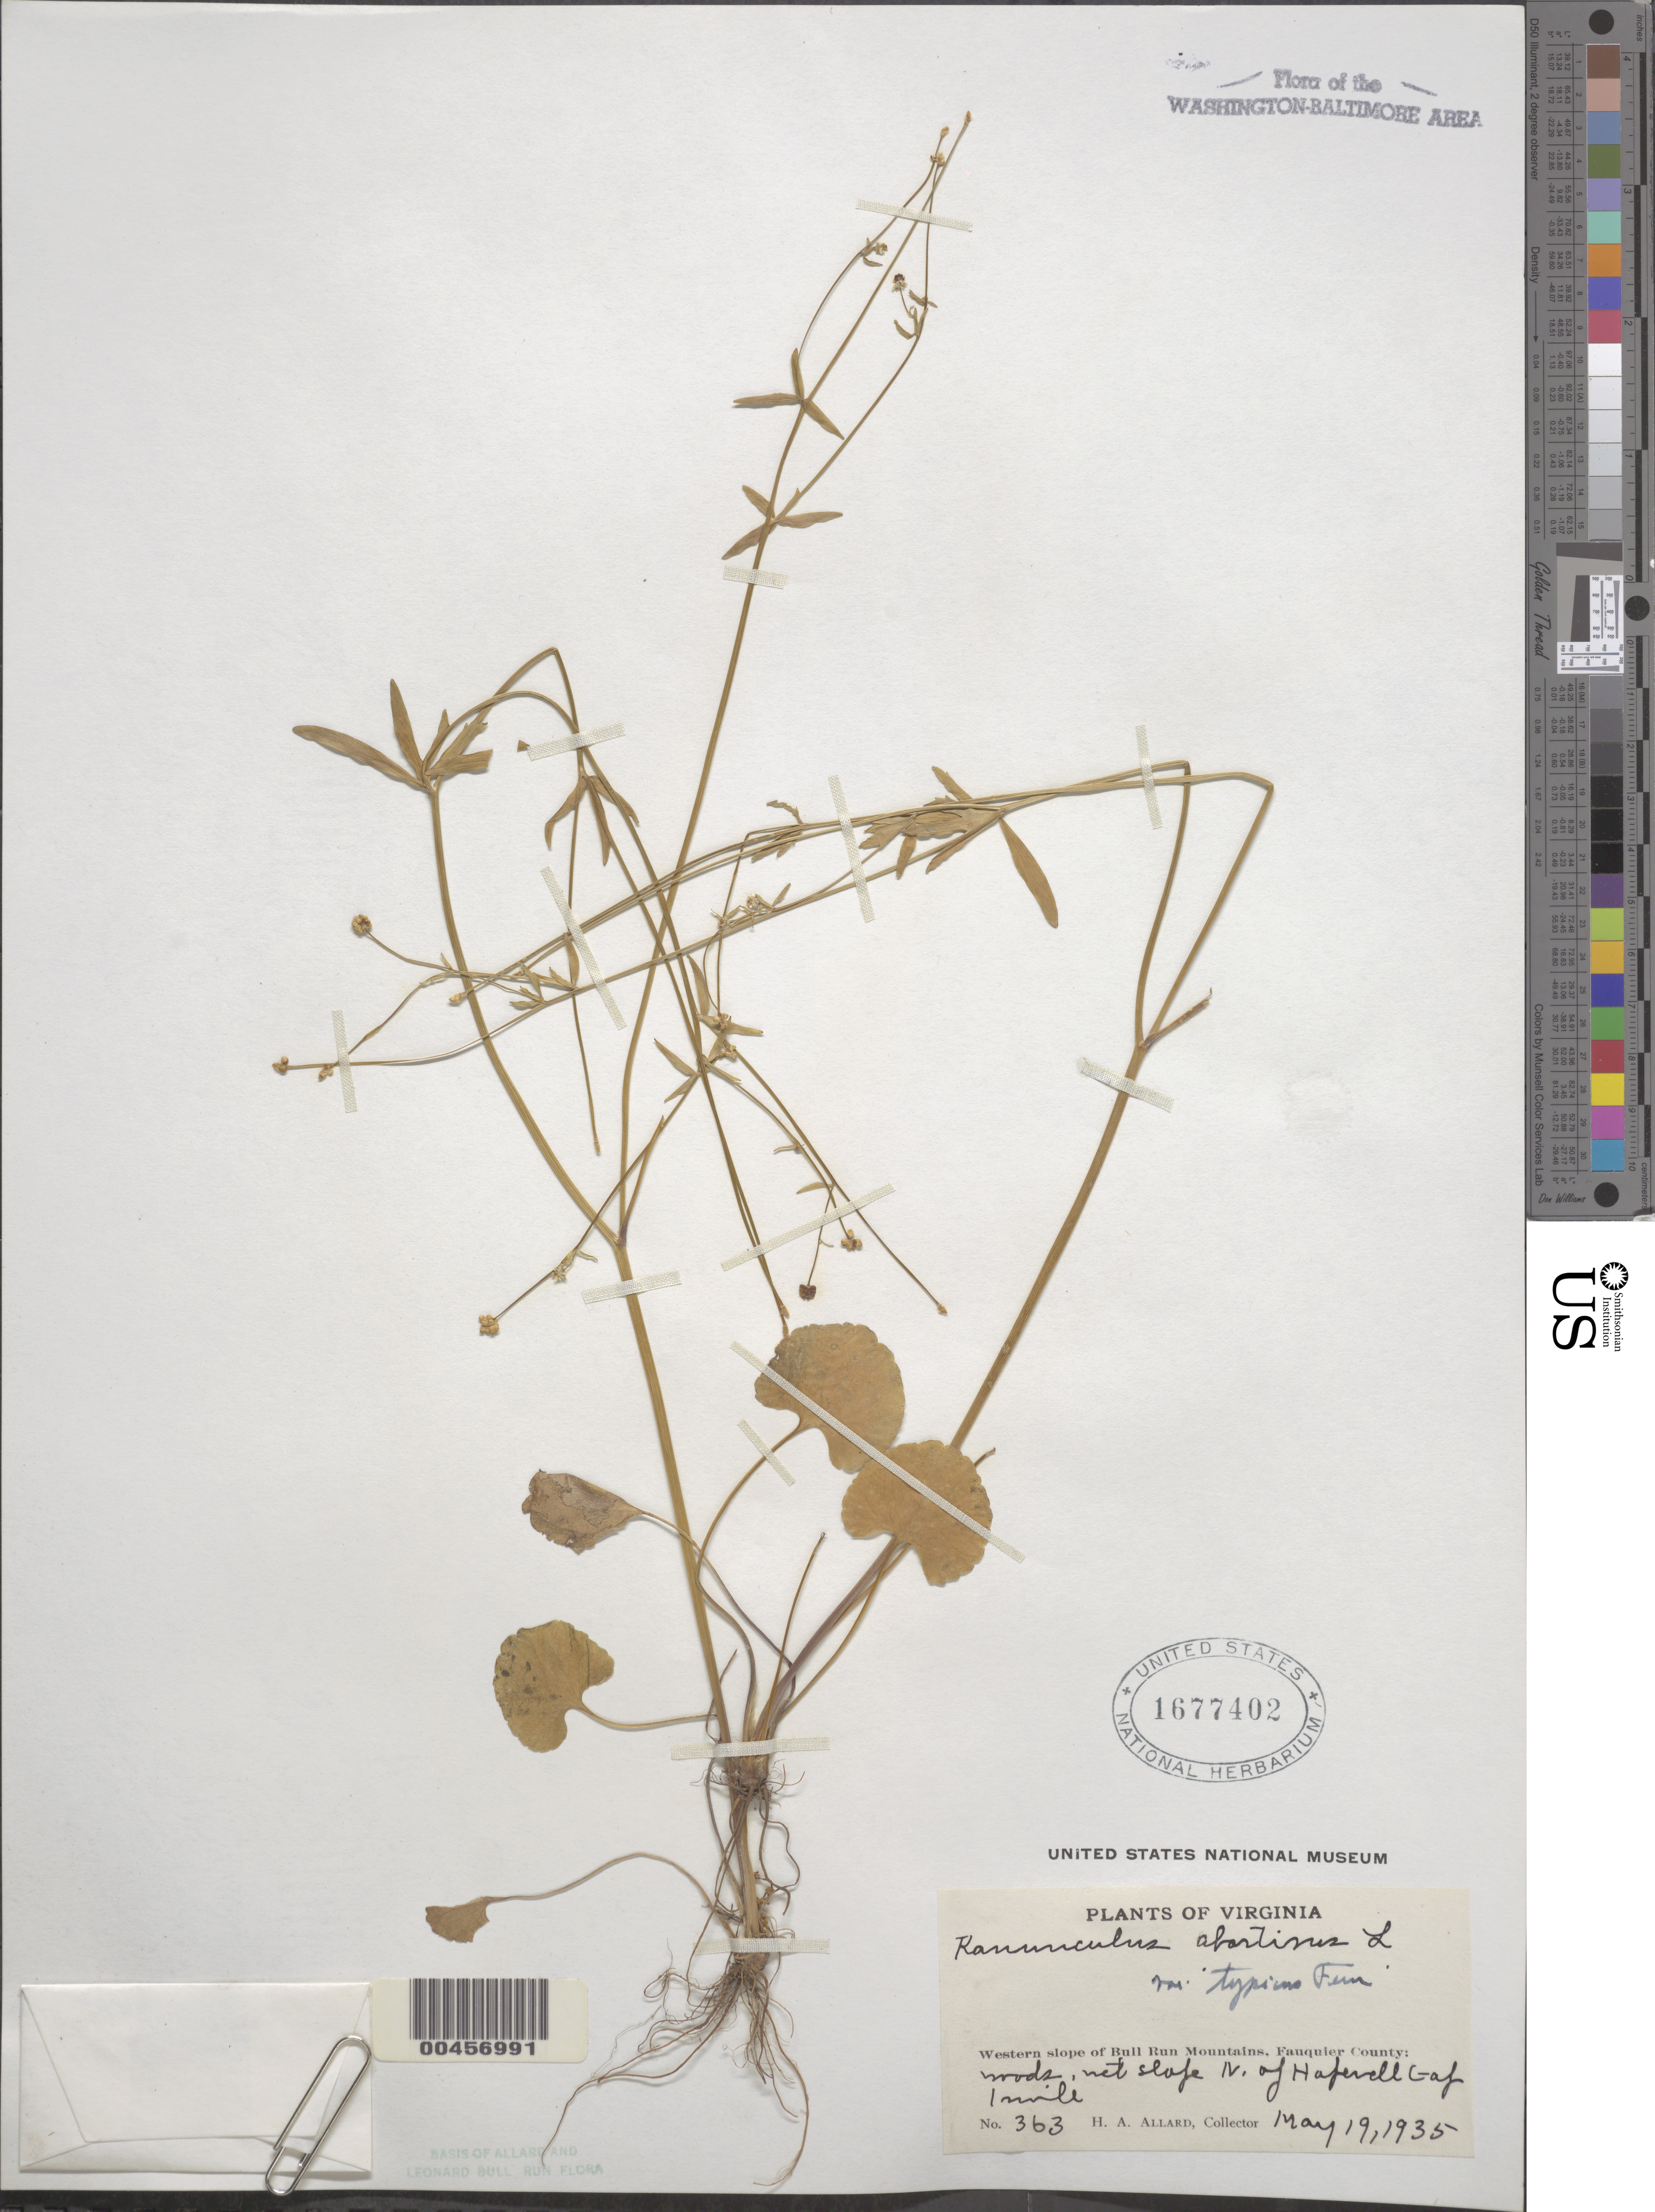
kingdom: Plantae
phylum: Tracheophyta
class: Magnoliopsida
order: Ranunculales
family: Ranunculaceae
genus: Ranunculus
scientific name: Ranunculus abortivus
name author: L.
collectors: H. A. Allard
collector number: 363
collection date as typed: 19 May 1935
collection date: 1935-05-19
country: United States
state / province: Virginia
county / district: Fauquier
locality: Bull Run Mts, N of Hopewell Gap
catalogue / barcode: US 1677402